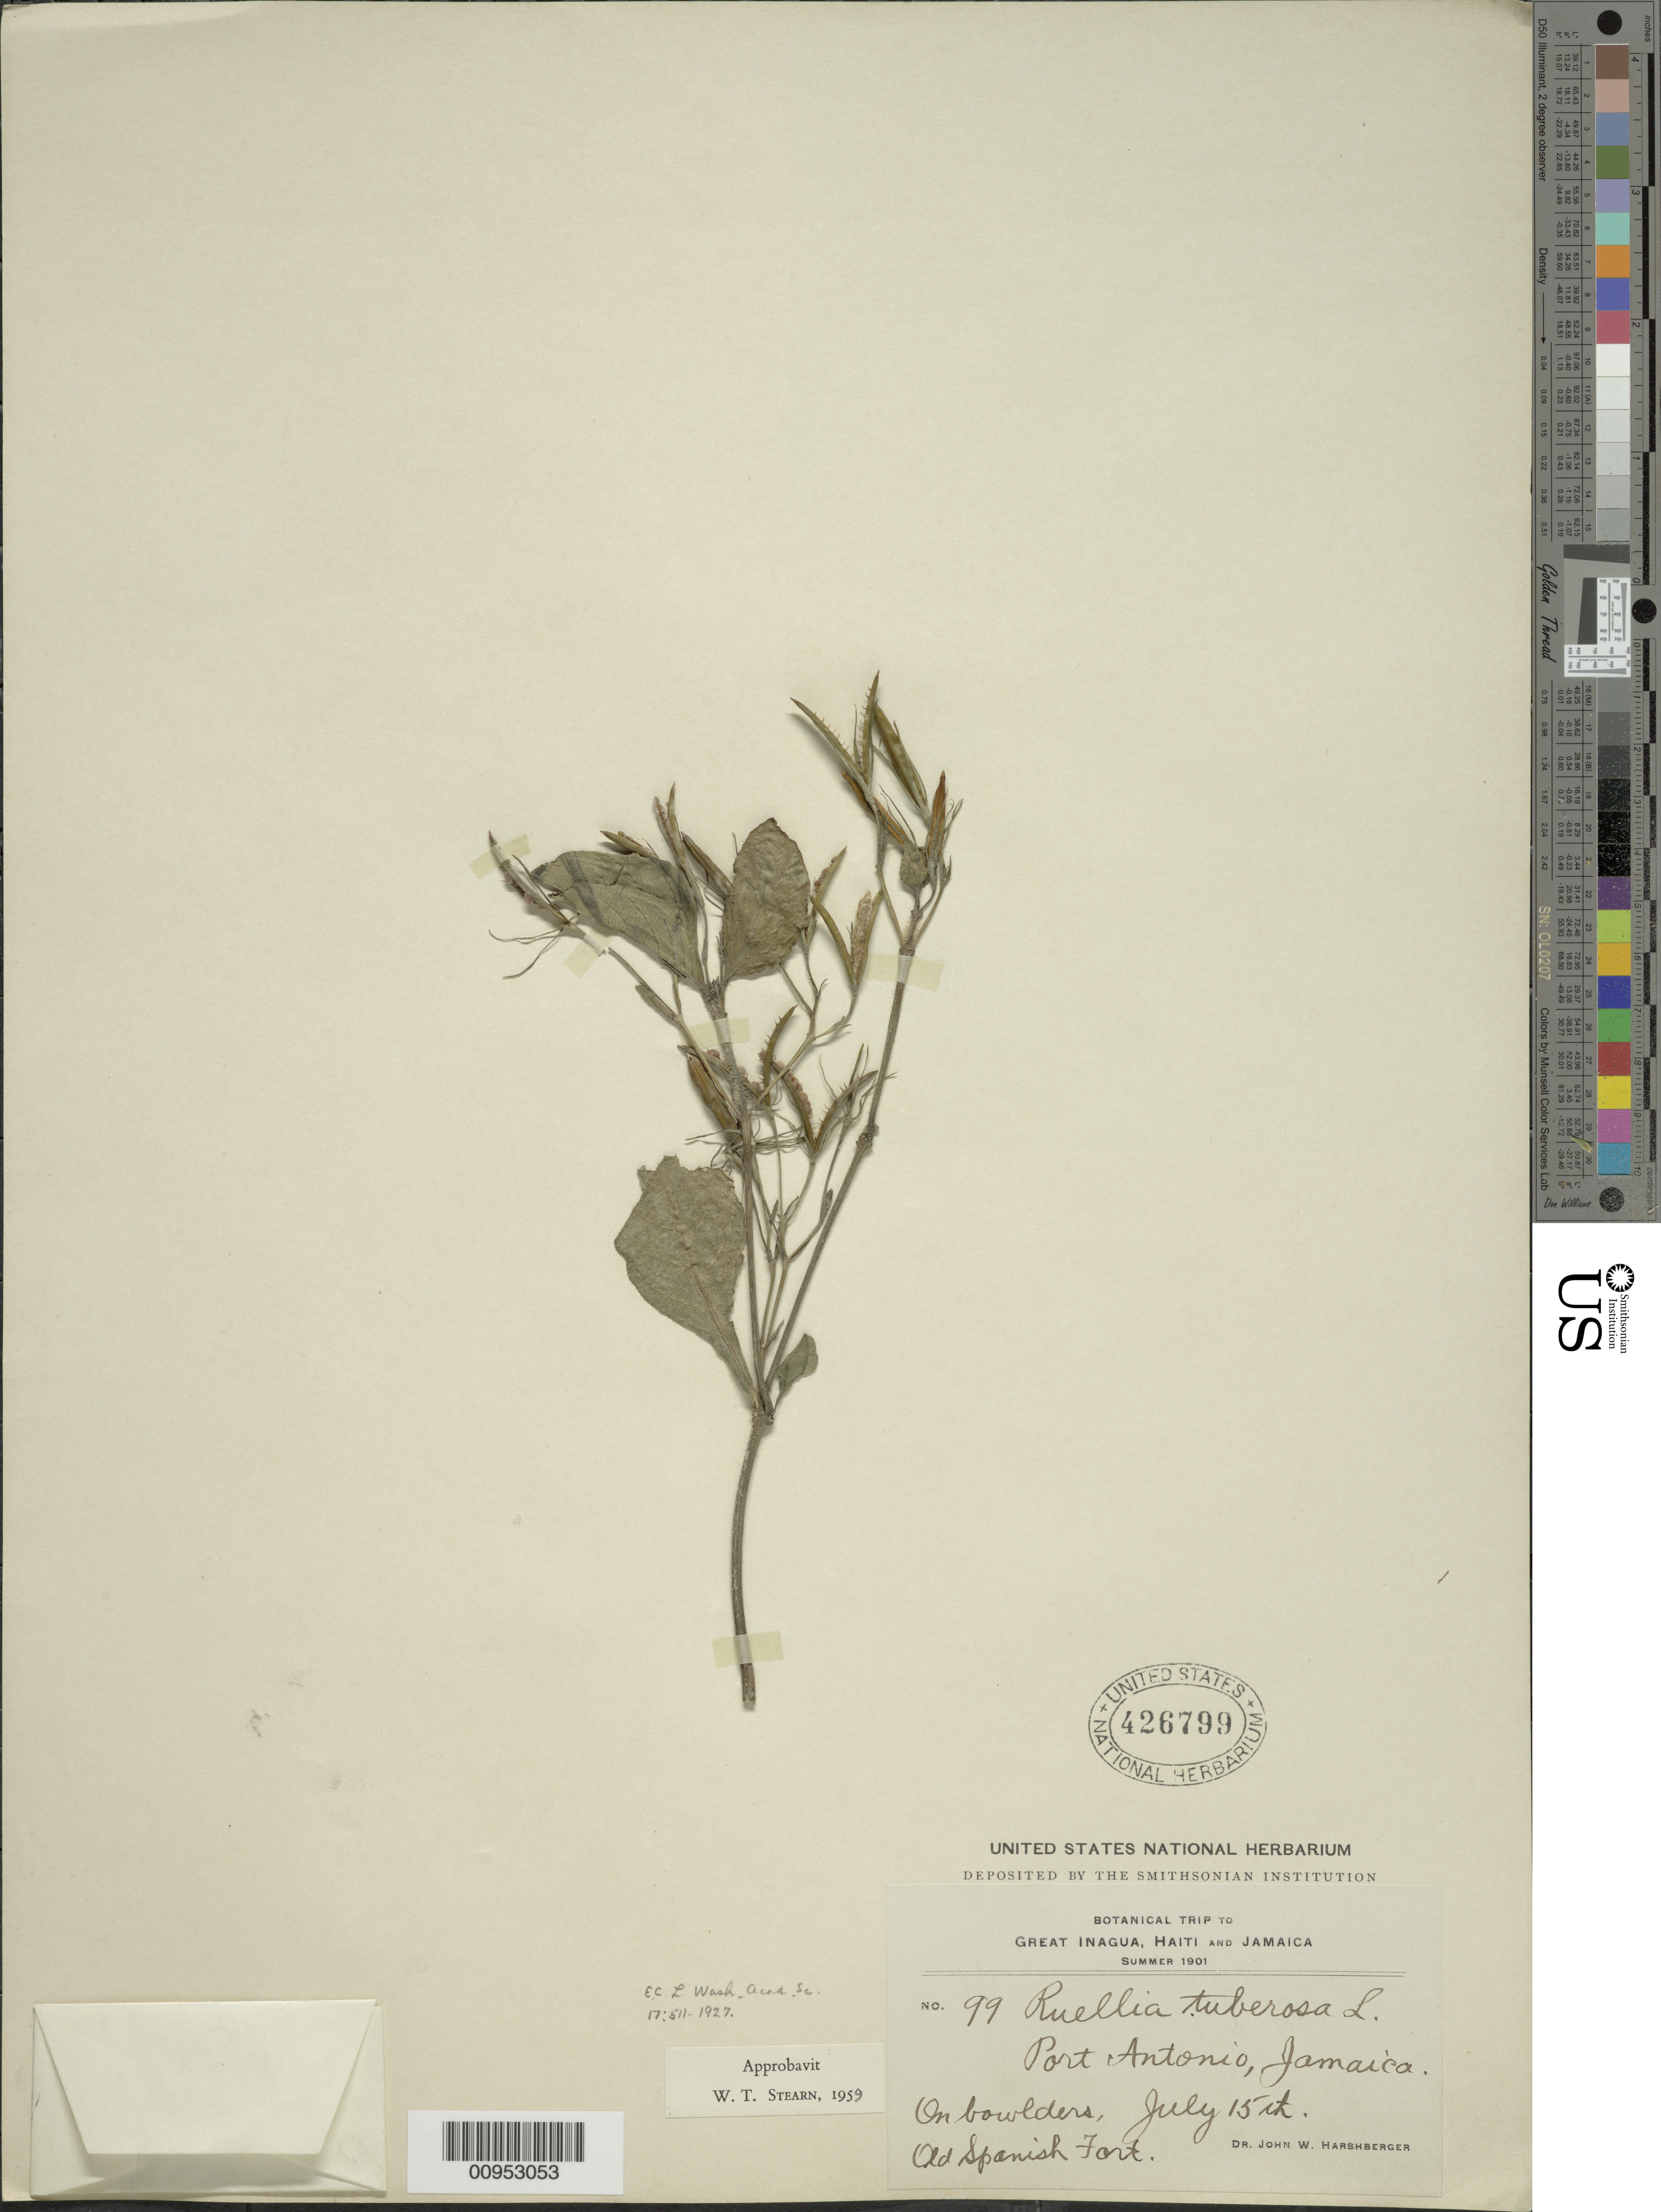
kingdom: Plantae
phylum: Tracheophyta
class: Magnoliopsida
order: Lamiales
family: Acanthaceae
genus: Ruellia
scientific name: Ruellia tuberosa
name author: L.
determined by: Stearn, William T.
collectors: J. W. Harshberger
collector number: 99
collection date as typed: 15 Jul 1901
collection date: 1901-07-15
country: Jamaica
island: Jamaica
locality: Port Antonio, Old Spanish Fort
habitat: On boulders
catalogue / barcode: US 426799